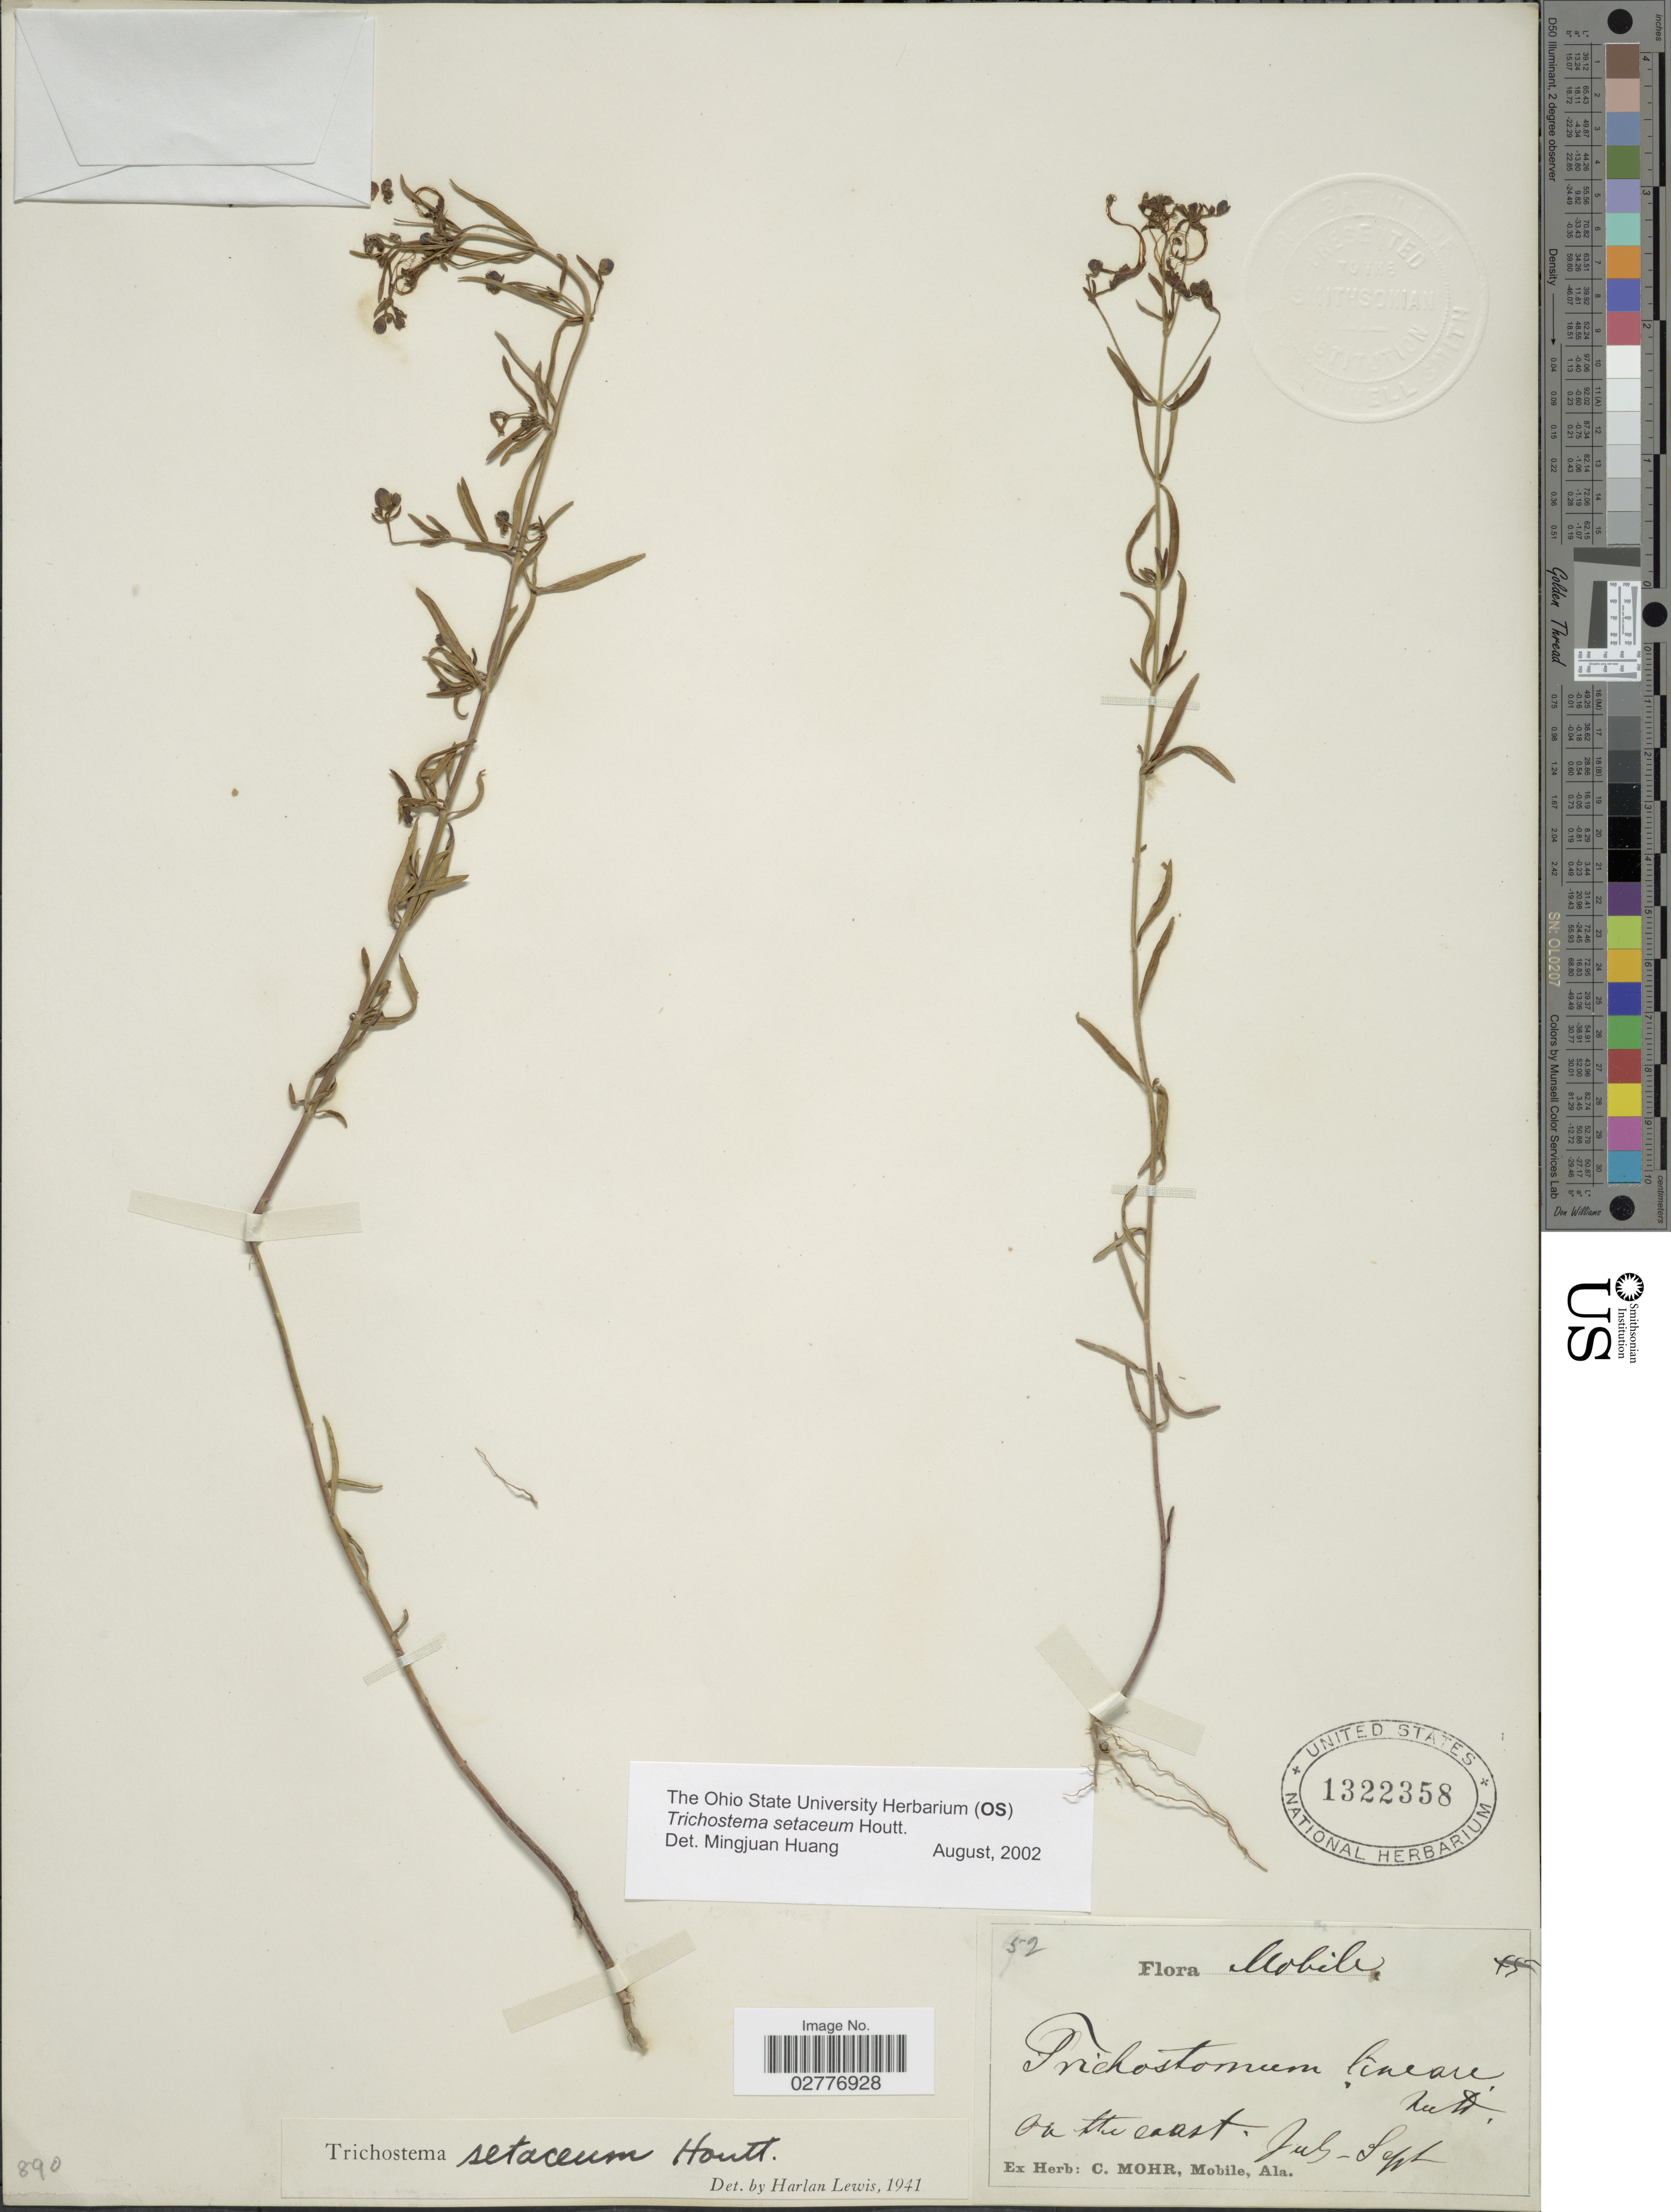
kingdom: Plantae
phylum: Tracheophyta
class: Magnoliopsida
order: Lamiales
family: Lamiaceae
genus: Trichostema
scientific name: Trichostema setaceum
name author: Houtt.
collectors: ex herb. C. Mohr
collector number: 52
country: United States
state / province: Alabama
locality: Mobile.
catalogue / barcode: US 1322358